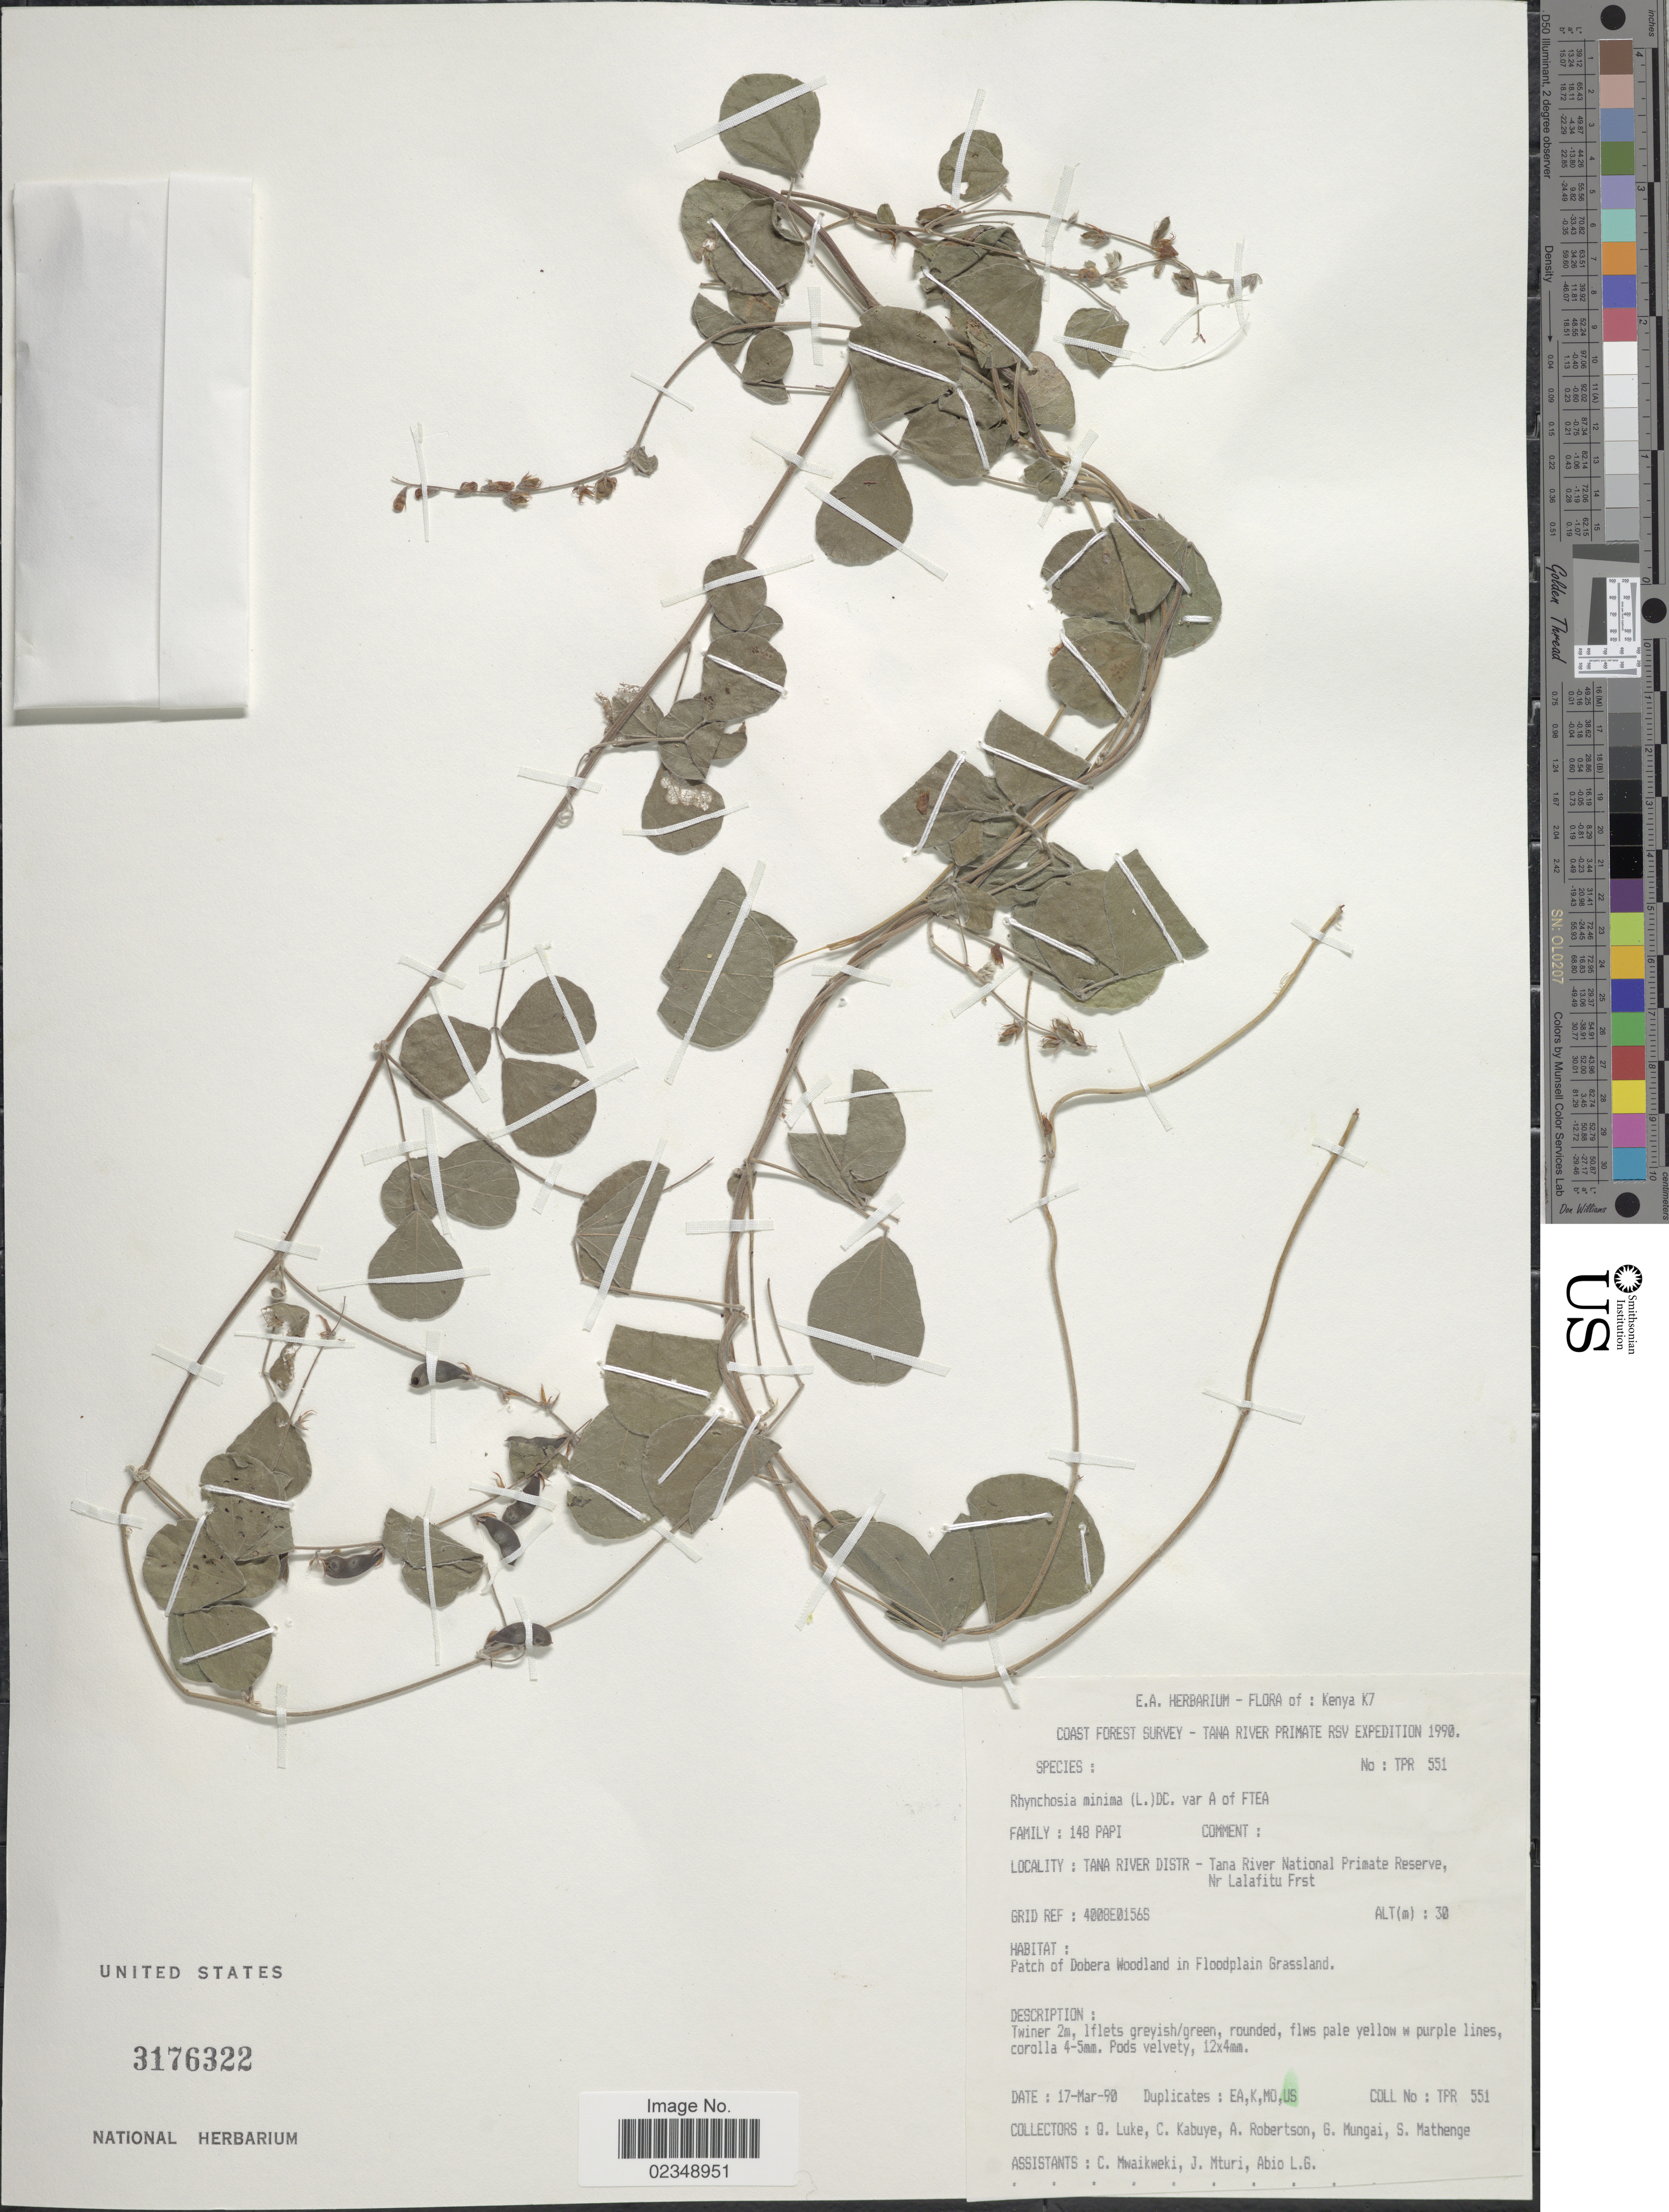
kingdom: Plantae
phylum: Tracheophyta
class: Magnoliopsida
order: Fabales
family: Fabaceae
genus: Rhynchosia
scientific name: Rhynchosia minima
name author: (L.) DC.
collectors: G. Luke, C. Kabuye, A. Robertson, G. Mungai & et al.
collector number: TPR551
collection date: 1990-03-17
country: Kenya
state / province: Tana River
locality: K7, Tana River, Tana River Distr, Tana River National Primate Reserve, Nr Lalafitu Frst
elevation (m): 30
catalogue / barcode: US 3176322